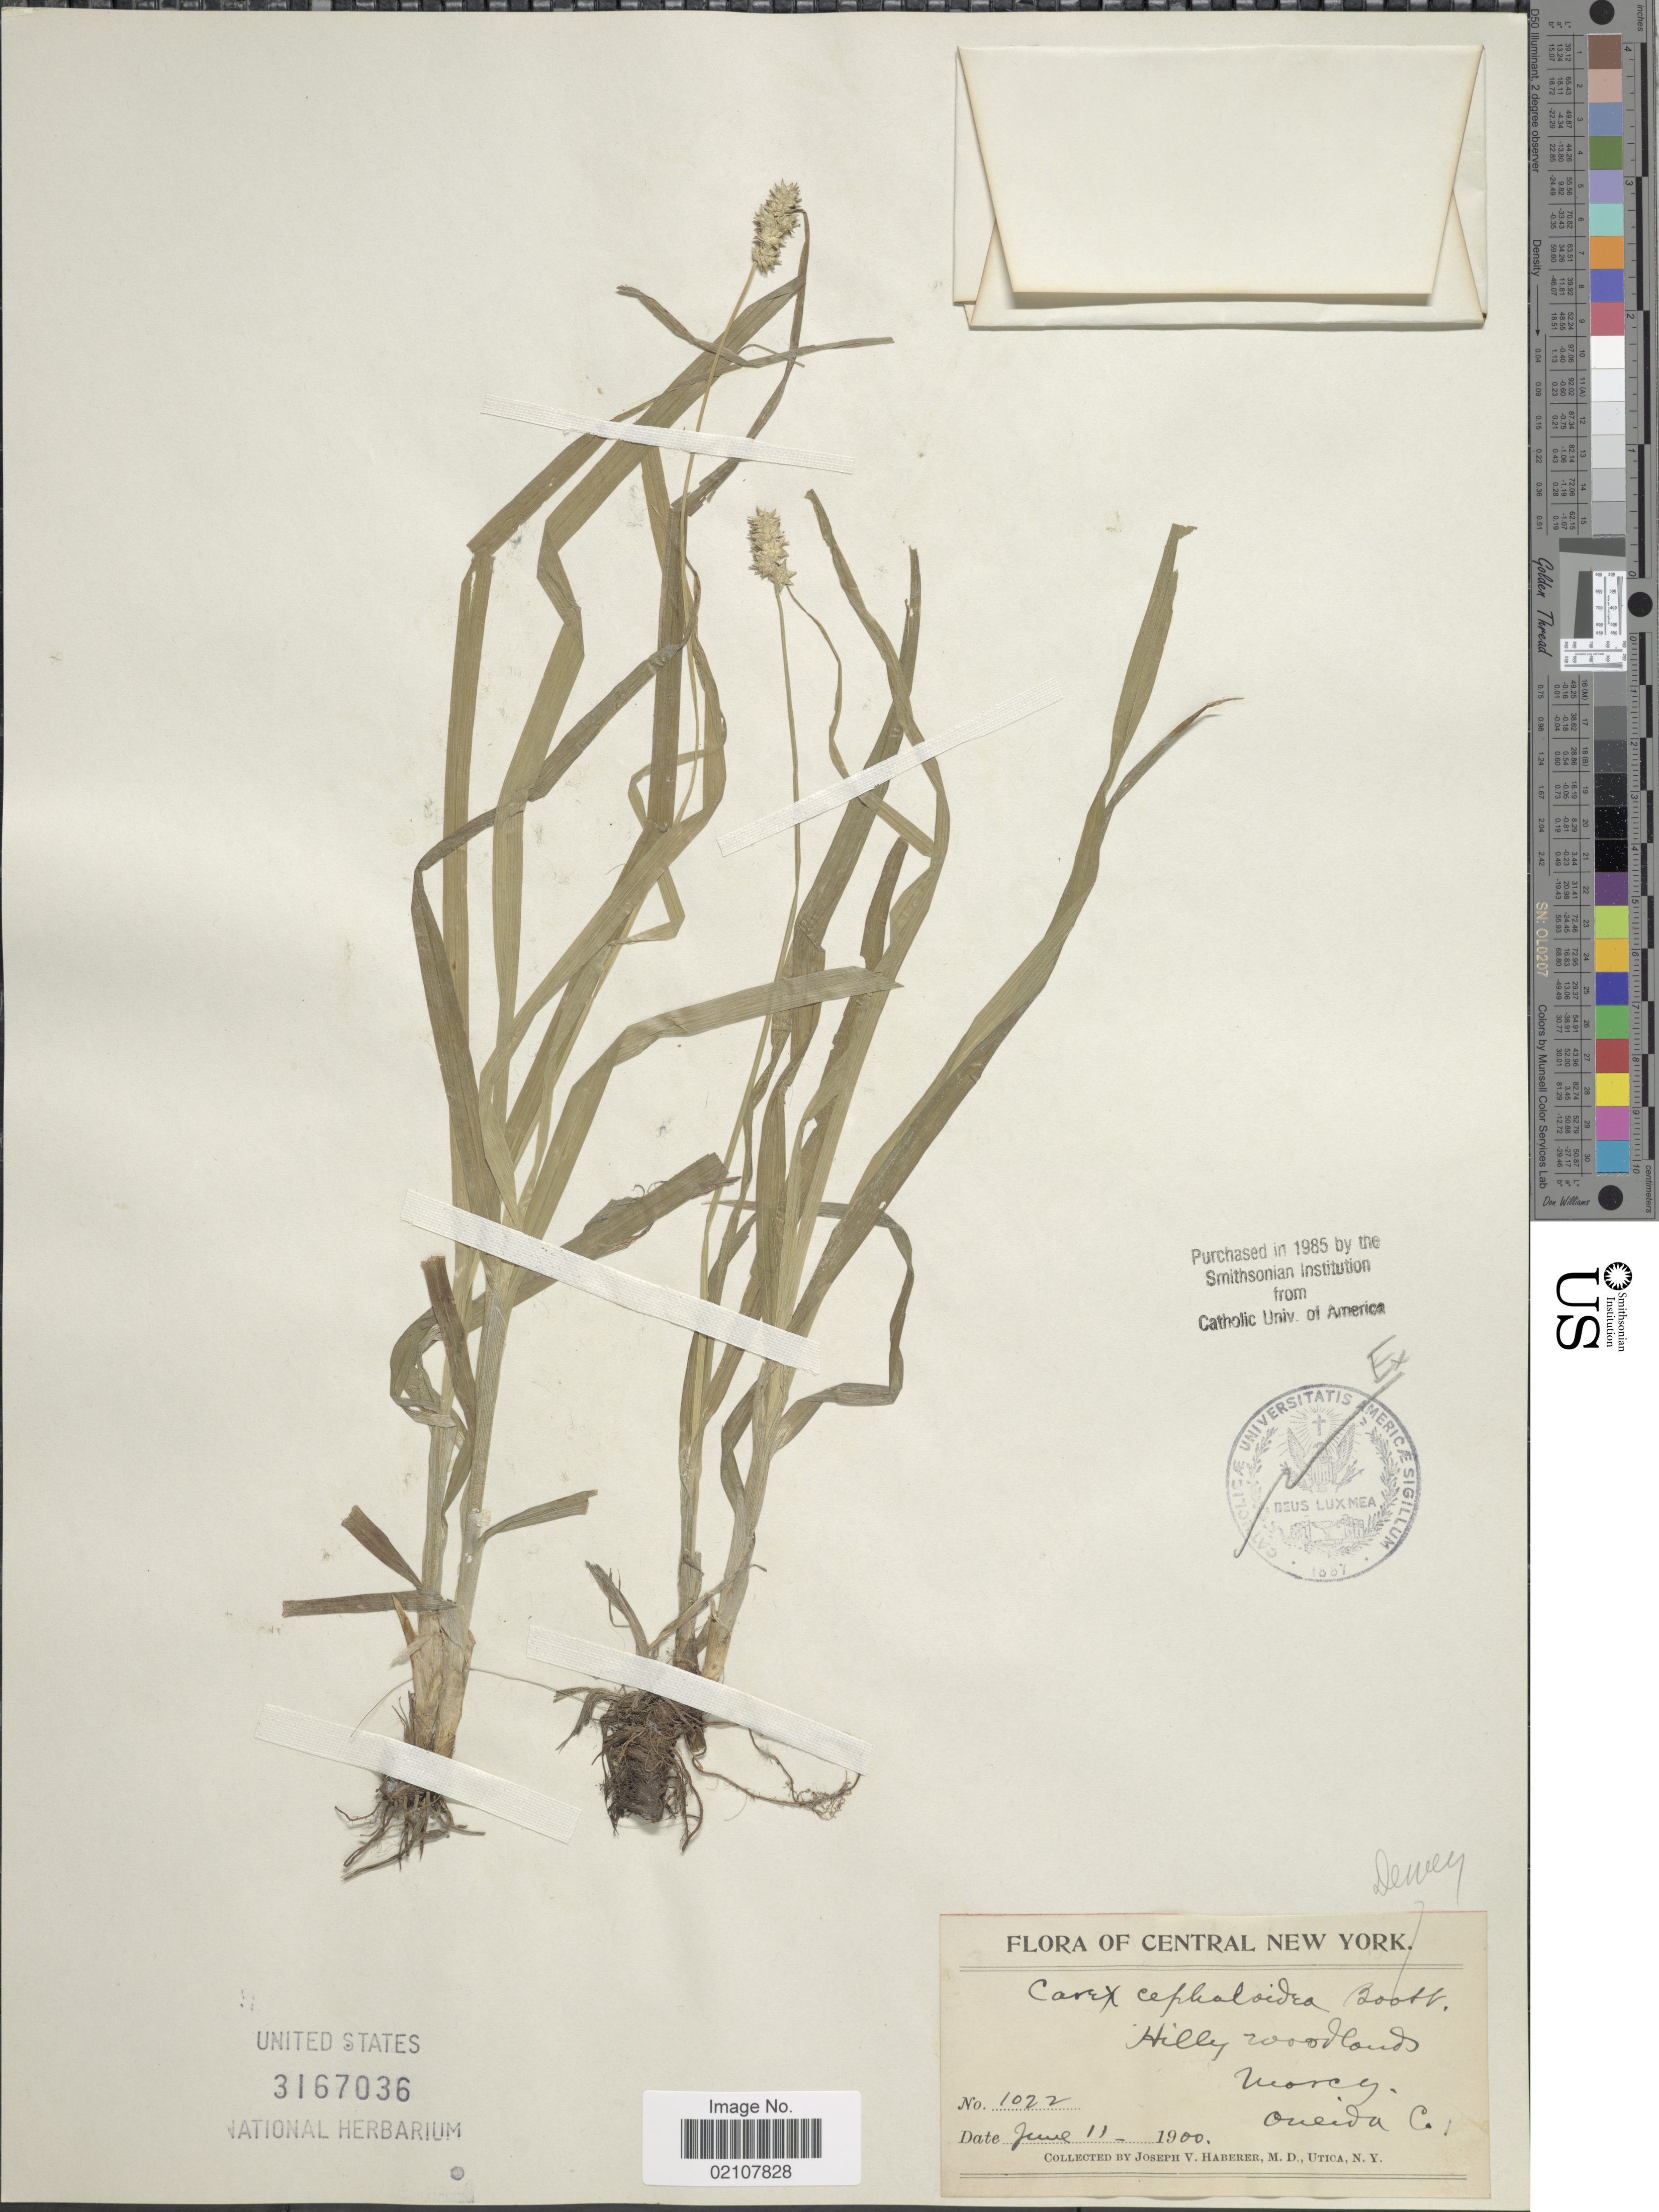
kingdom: Plantae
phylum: Tracheophyta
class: Liliopsida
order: Poales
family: Cyperaceae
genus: Carex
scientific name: Carex cephaloidea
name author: (Dewey) Dewey ex Boott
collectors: J. V. Haberer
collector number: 1022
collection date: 1900-06-11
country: United States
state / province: New York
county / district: Oneida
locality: Central New York, Hills woodland, Marcy, Oneida Co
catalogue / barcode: US 3167036